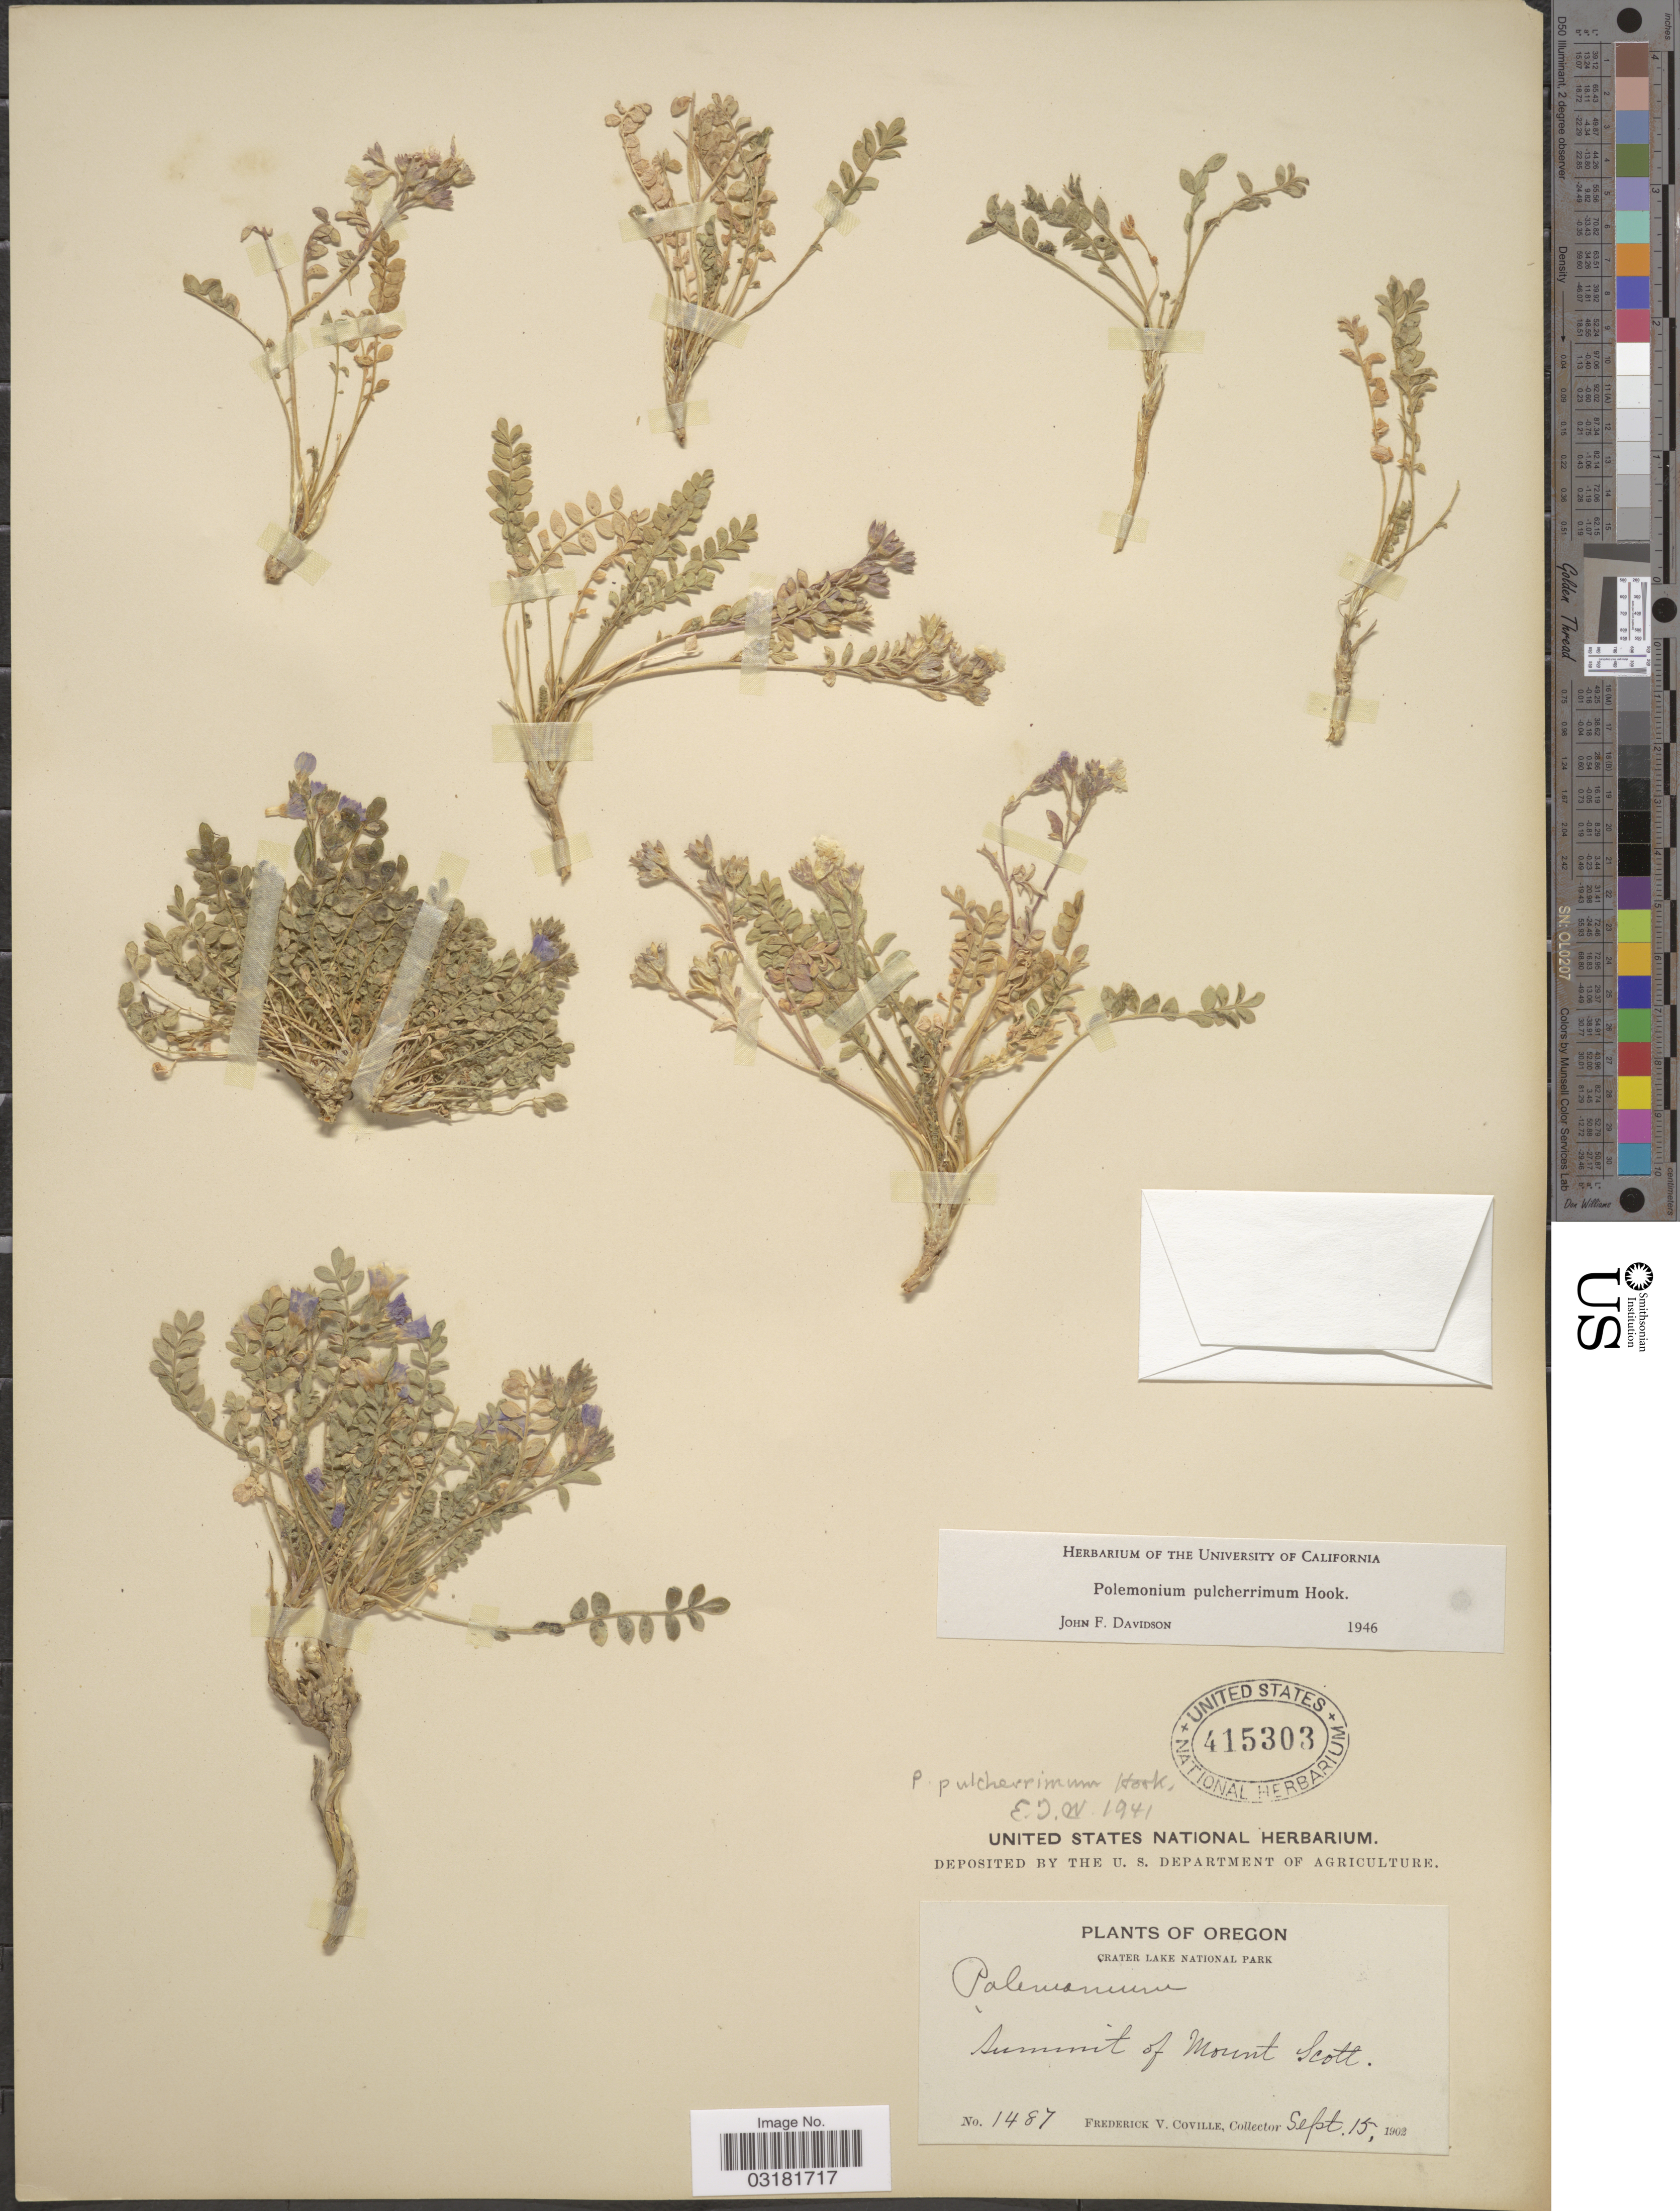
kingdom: Plantae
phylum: Tracheophyta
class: Magnoliopsida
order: Ericales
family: Polemoniaceae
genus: Polemonium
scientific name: Polemonium pulcherrimum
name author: Hook.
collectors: F. V. Coville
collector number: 1487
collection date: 1902-09-15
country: United States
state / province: Oregon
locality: Crater Lake National Park. Summit of Mount Scott.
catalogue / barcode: US 415303